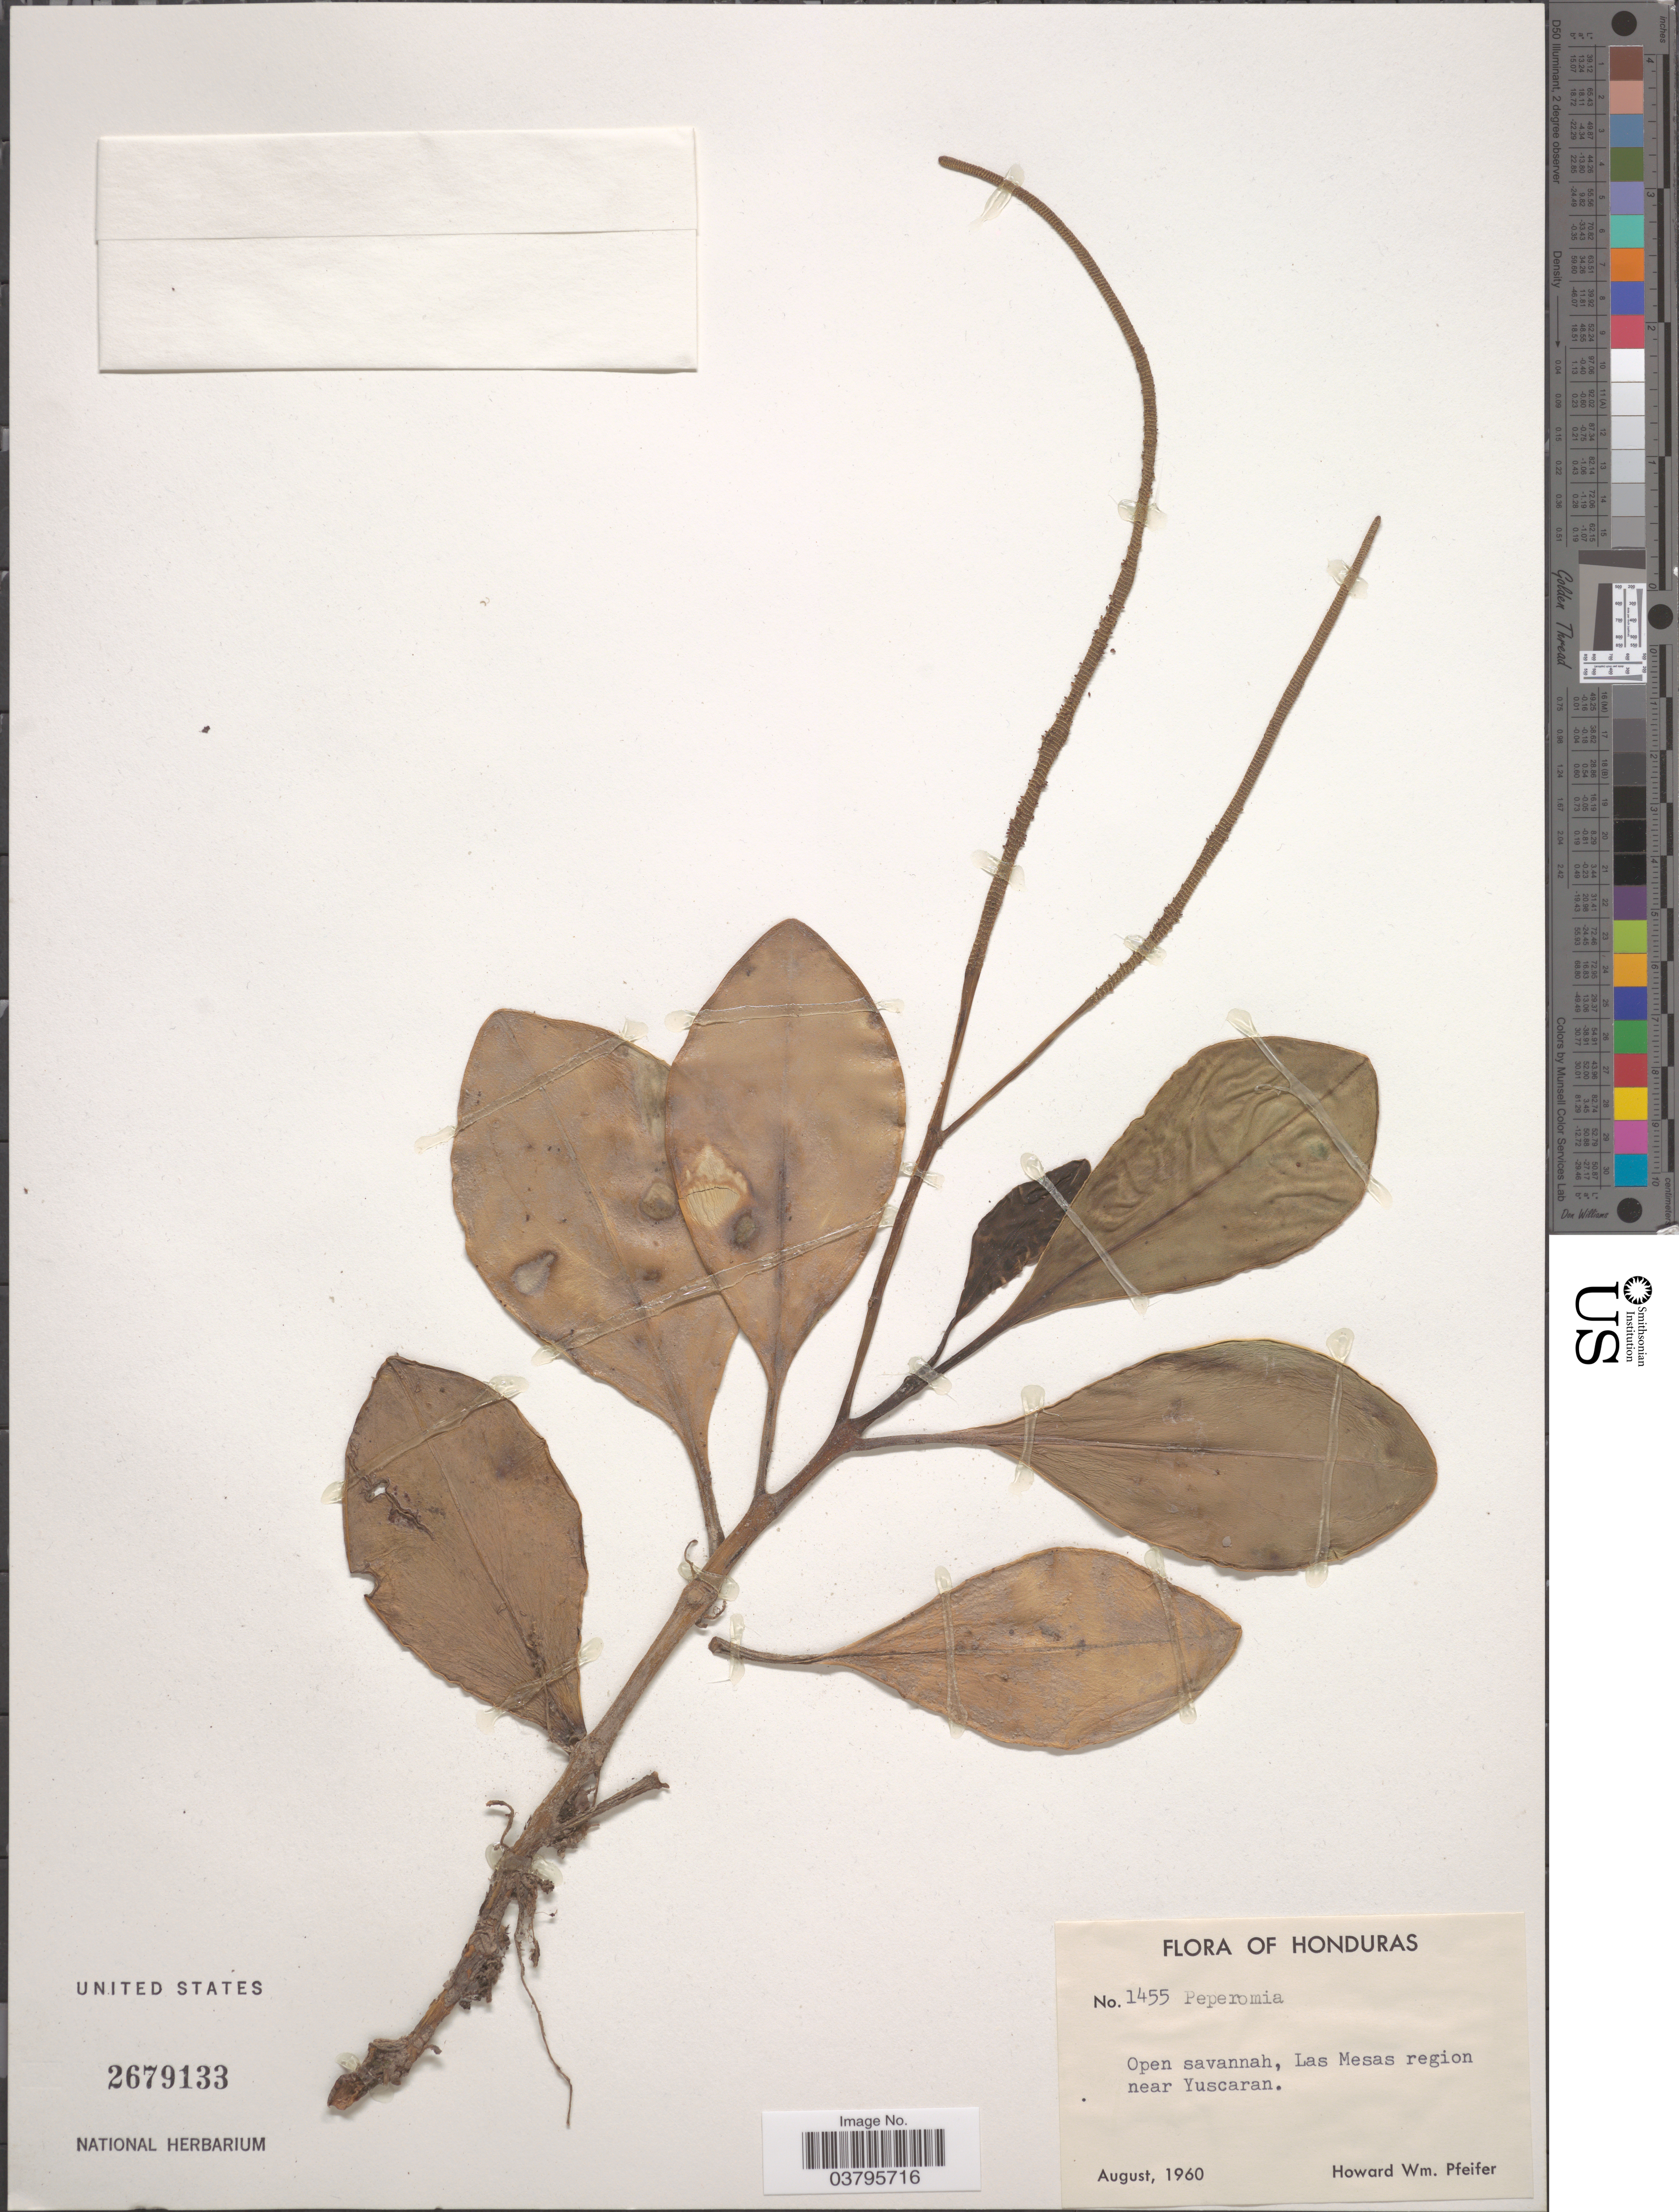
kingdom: Plantae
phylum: Tracheophyta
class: Magnoliopsida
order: Piperales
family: Piperaceae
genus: Peperomia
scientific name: Peperomia obtusifolia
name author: (L.) A. Dietr.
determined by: Jiménez, José Estaban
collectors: H. W. Pfeifer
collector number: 1455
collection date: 1960-08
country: Honduras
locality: Las Mesas region near Yuscaran.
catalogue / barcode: US 2679133